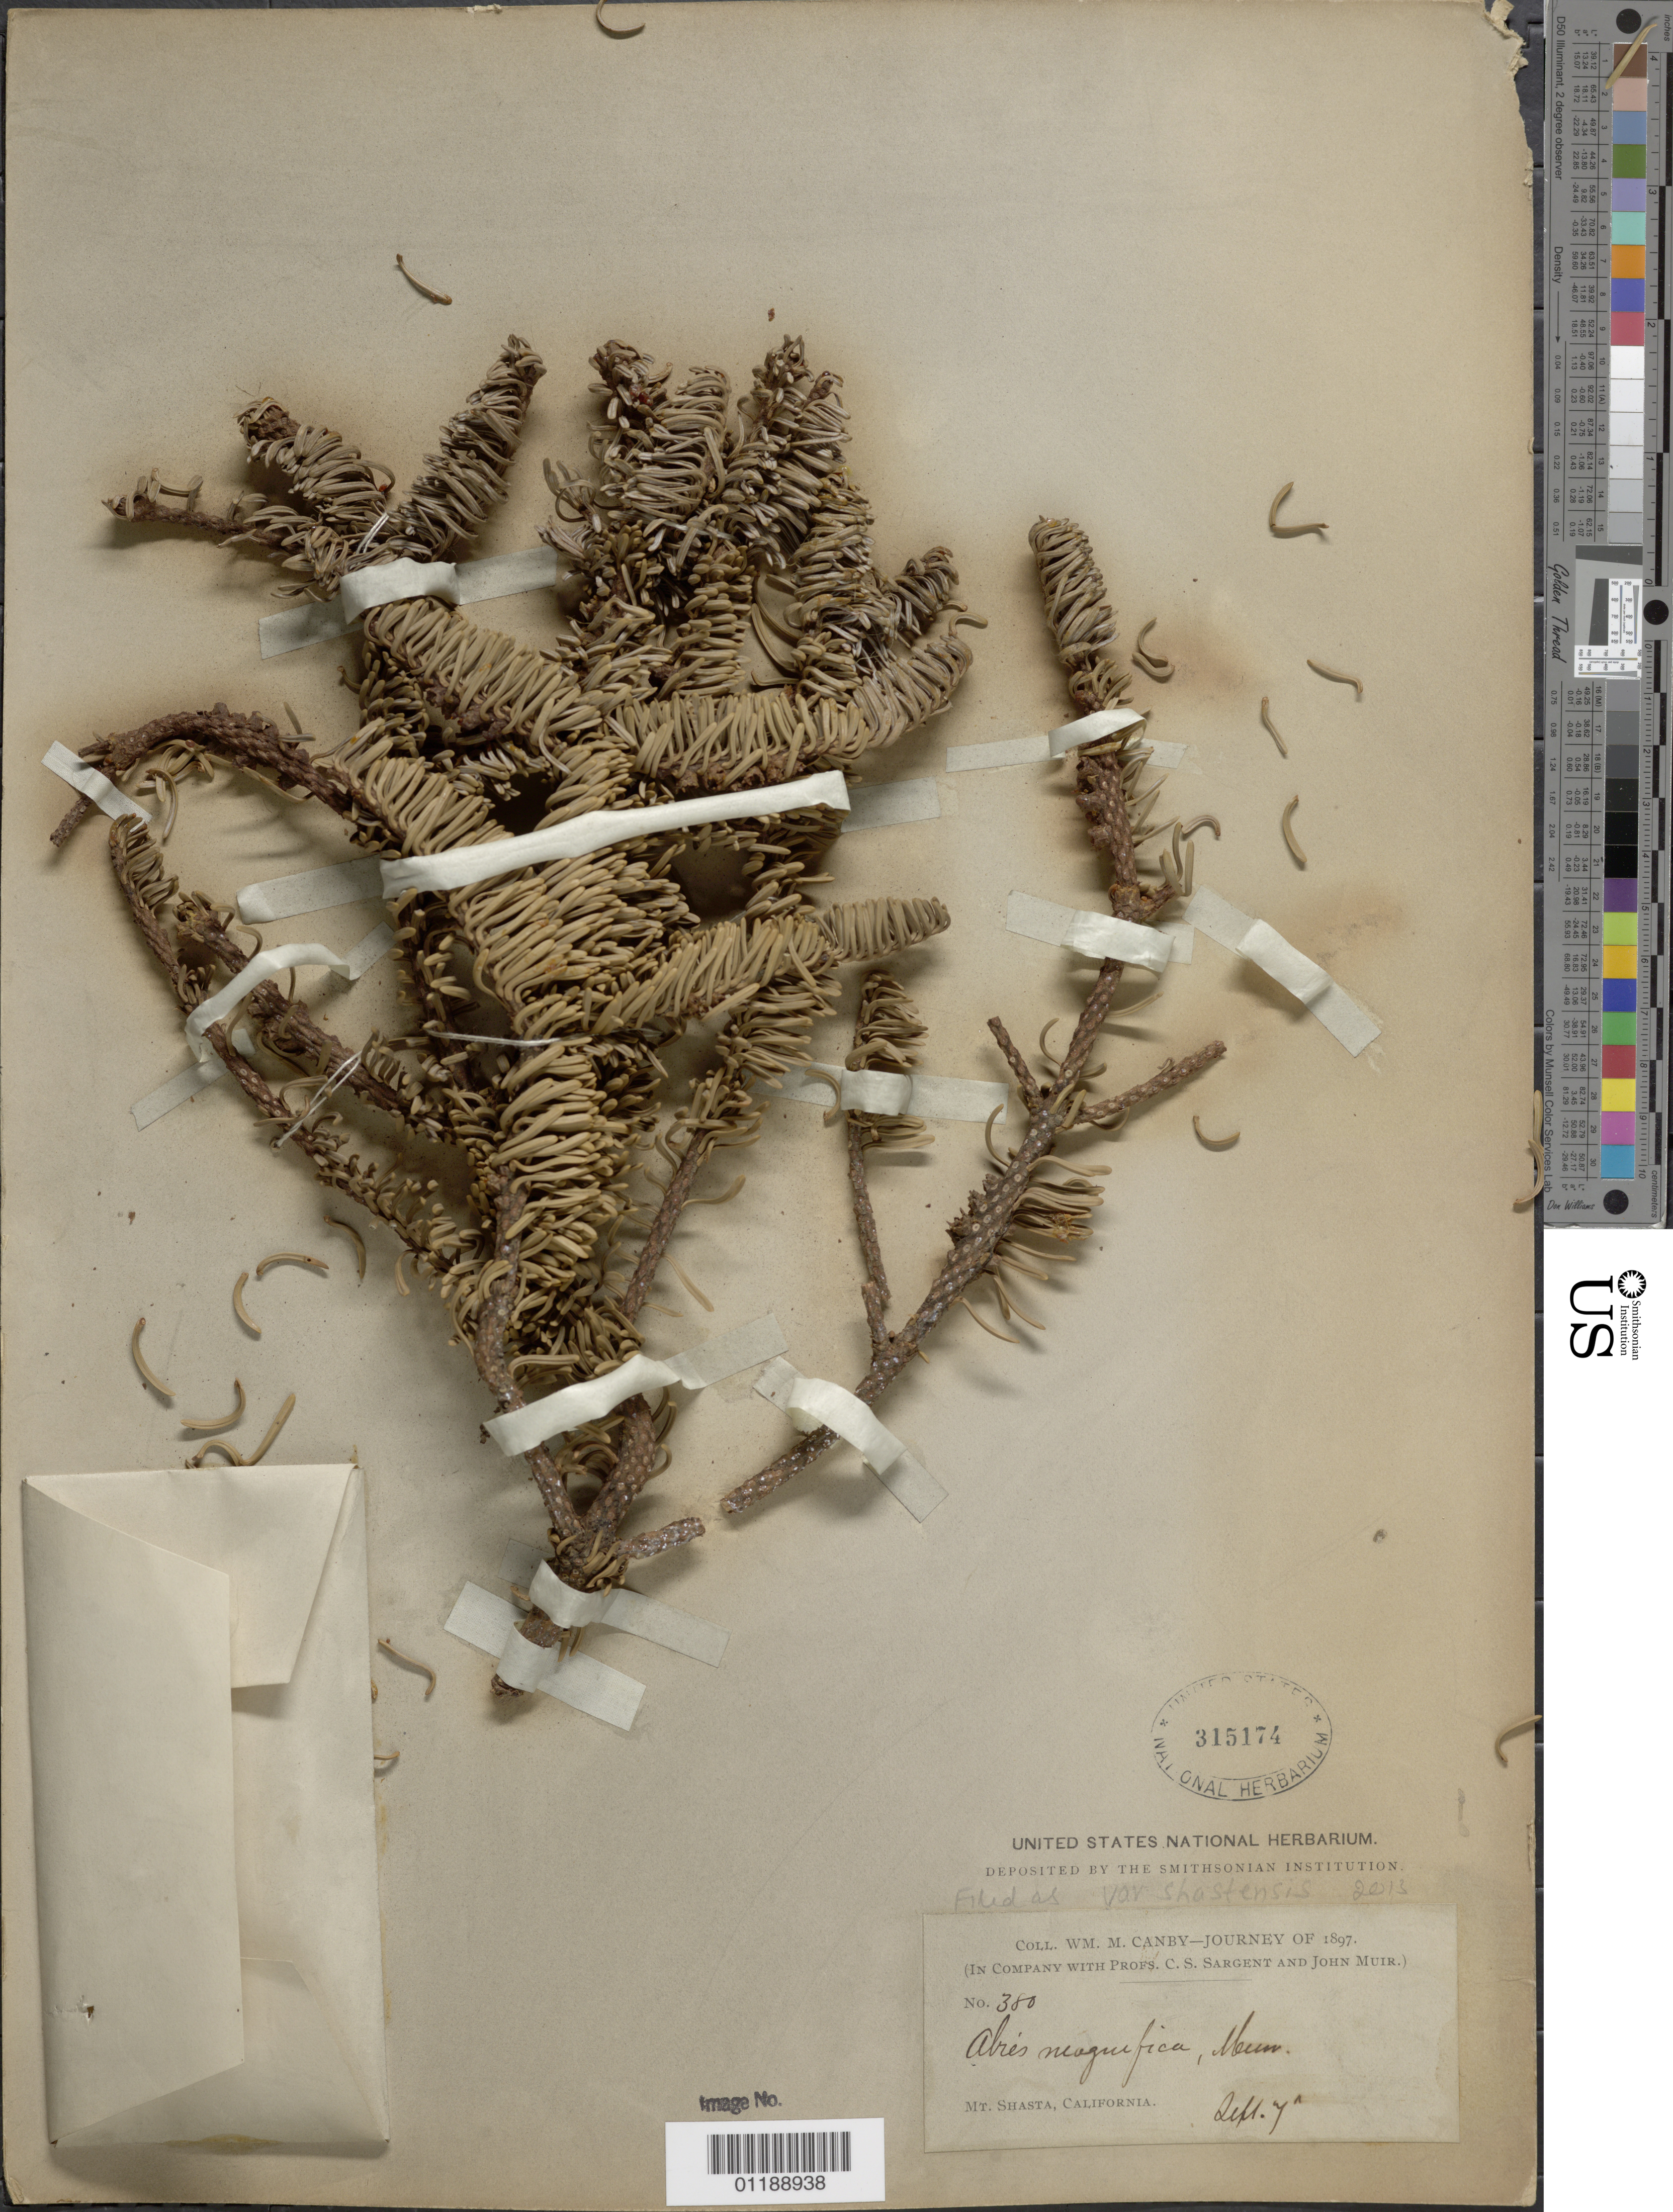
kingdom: Plantae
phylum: Tracheophyta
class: Pinopsida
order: Pinales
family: Pinaceae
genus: Abies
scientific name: Abies magnifica var. shastensis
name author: Lemmon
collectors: W. M. Canby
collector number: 380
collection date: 1897-09-07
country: United States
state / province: California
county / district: Siskiyou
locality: Mt. Shasta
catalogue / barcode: US 315174